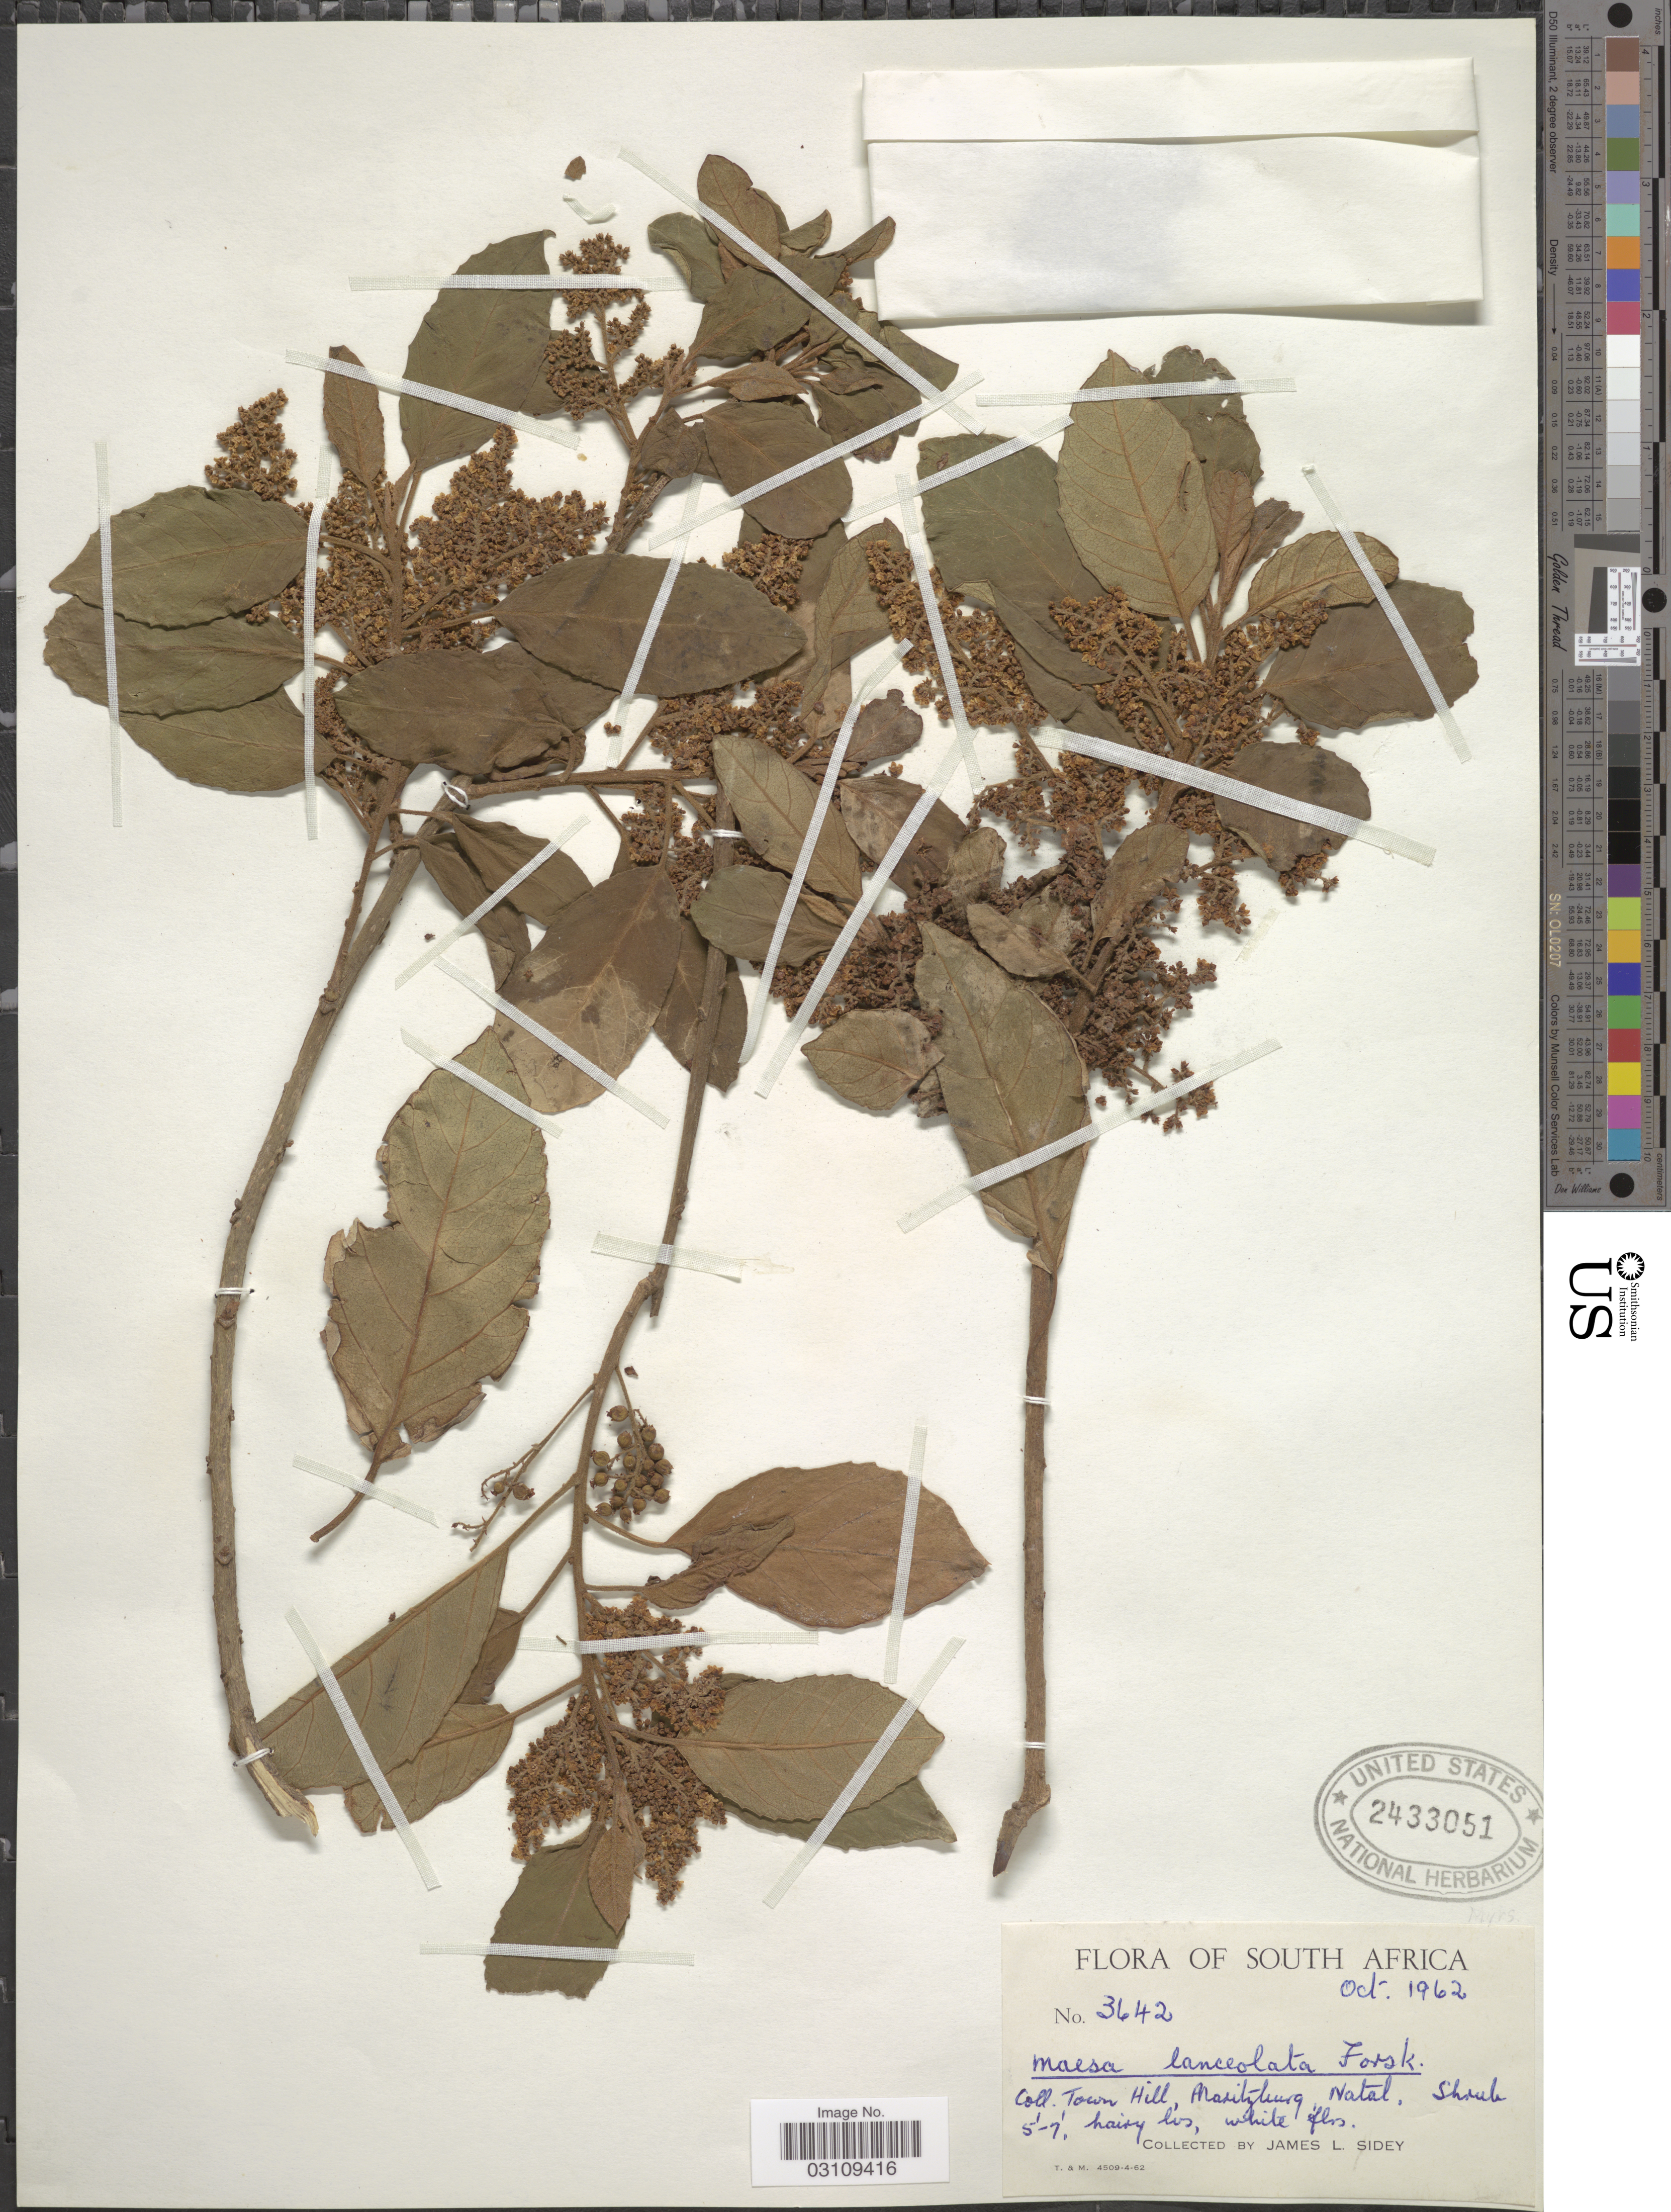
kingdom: Plantae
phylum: Tracheophyta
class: Magnoliopsida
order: Ericales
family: Primulaceae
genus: Maesa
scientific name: Maesa lanceolata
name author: Forssk.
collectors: J. L. Sidey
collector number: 3642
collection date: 1962-10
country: South Africa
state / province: KwaZulu-Natal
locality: Town Hill, Maritzburg, Natal.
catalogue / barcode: US 2433051